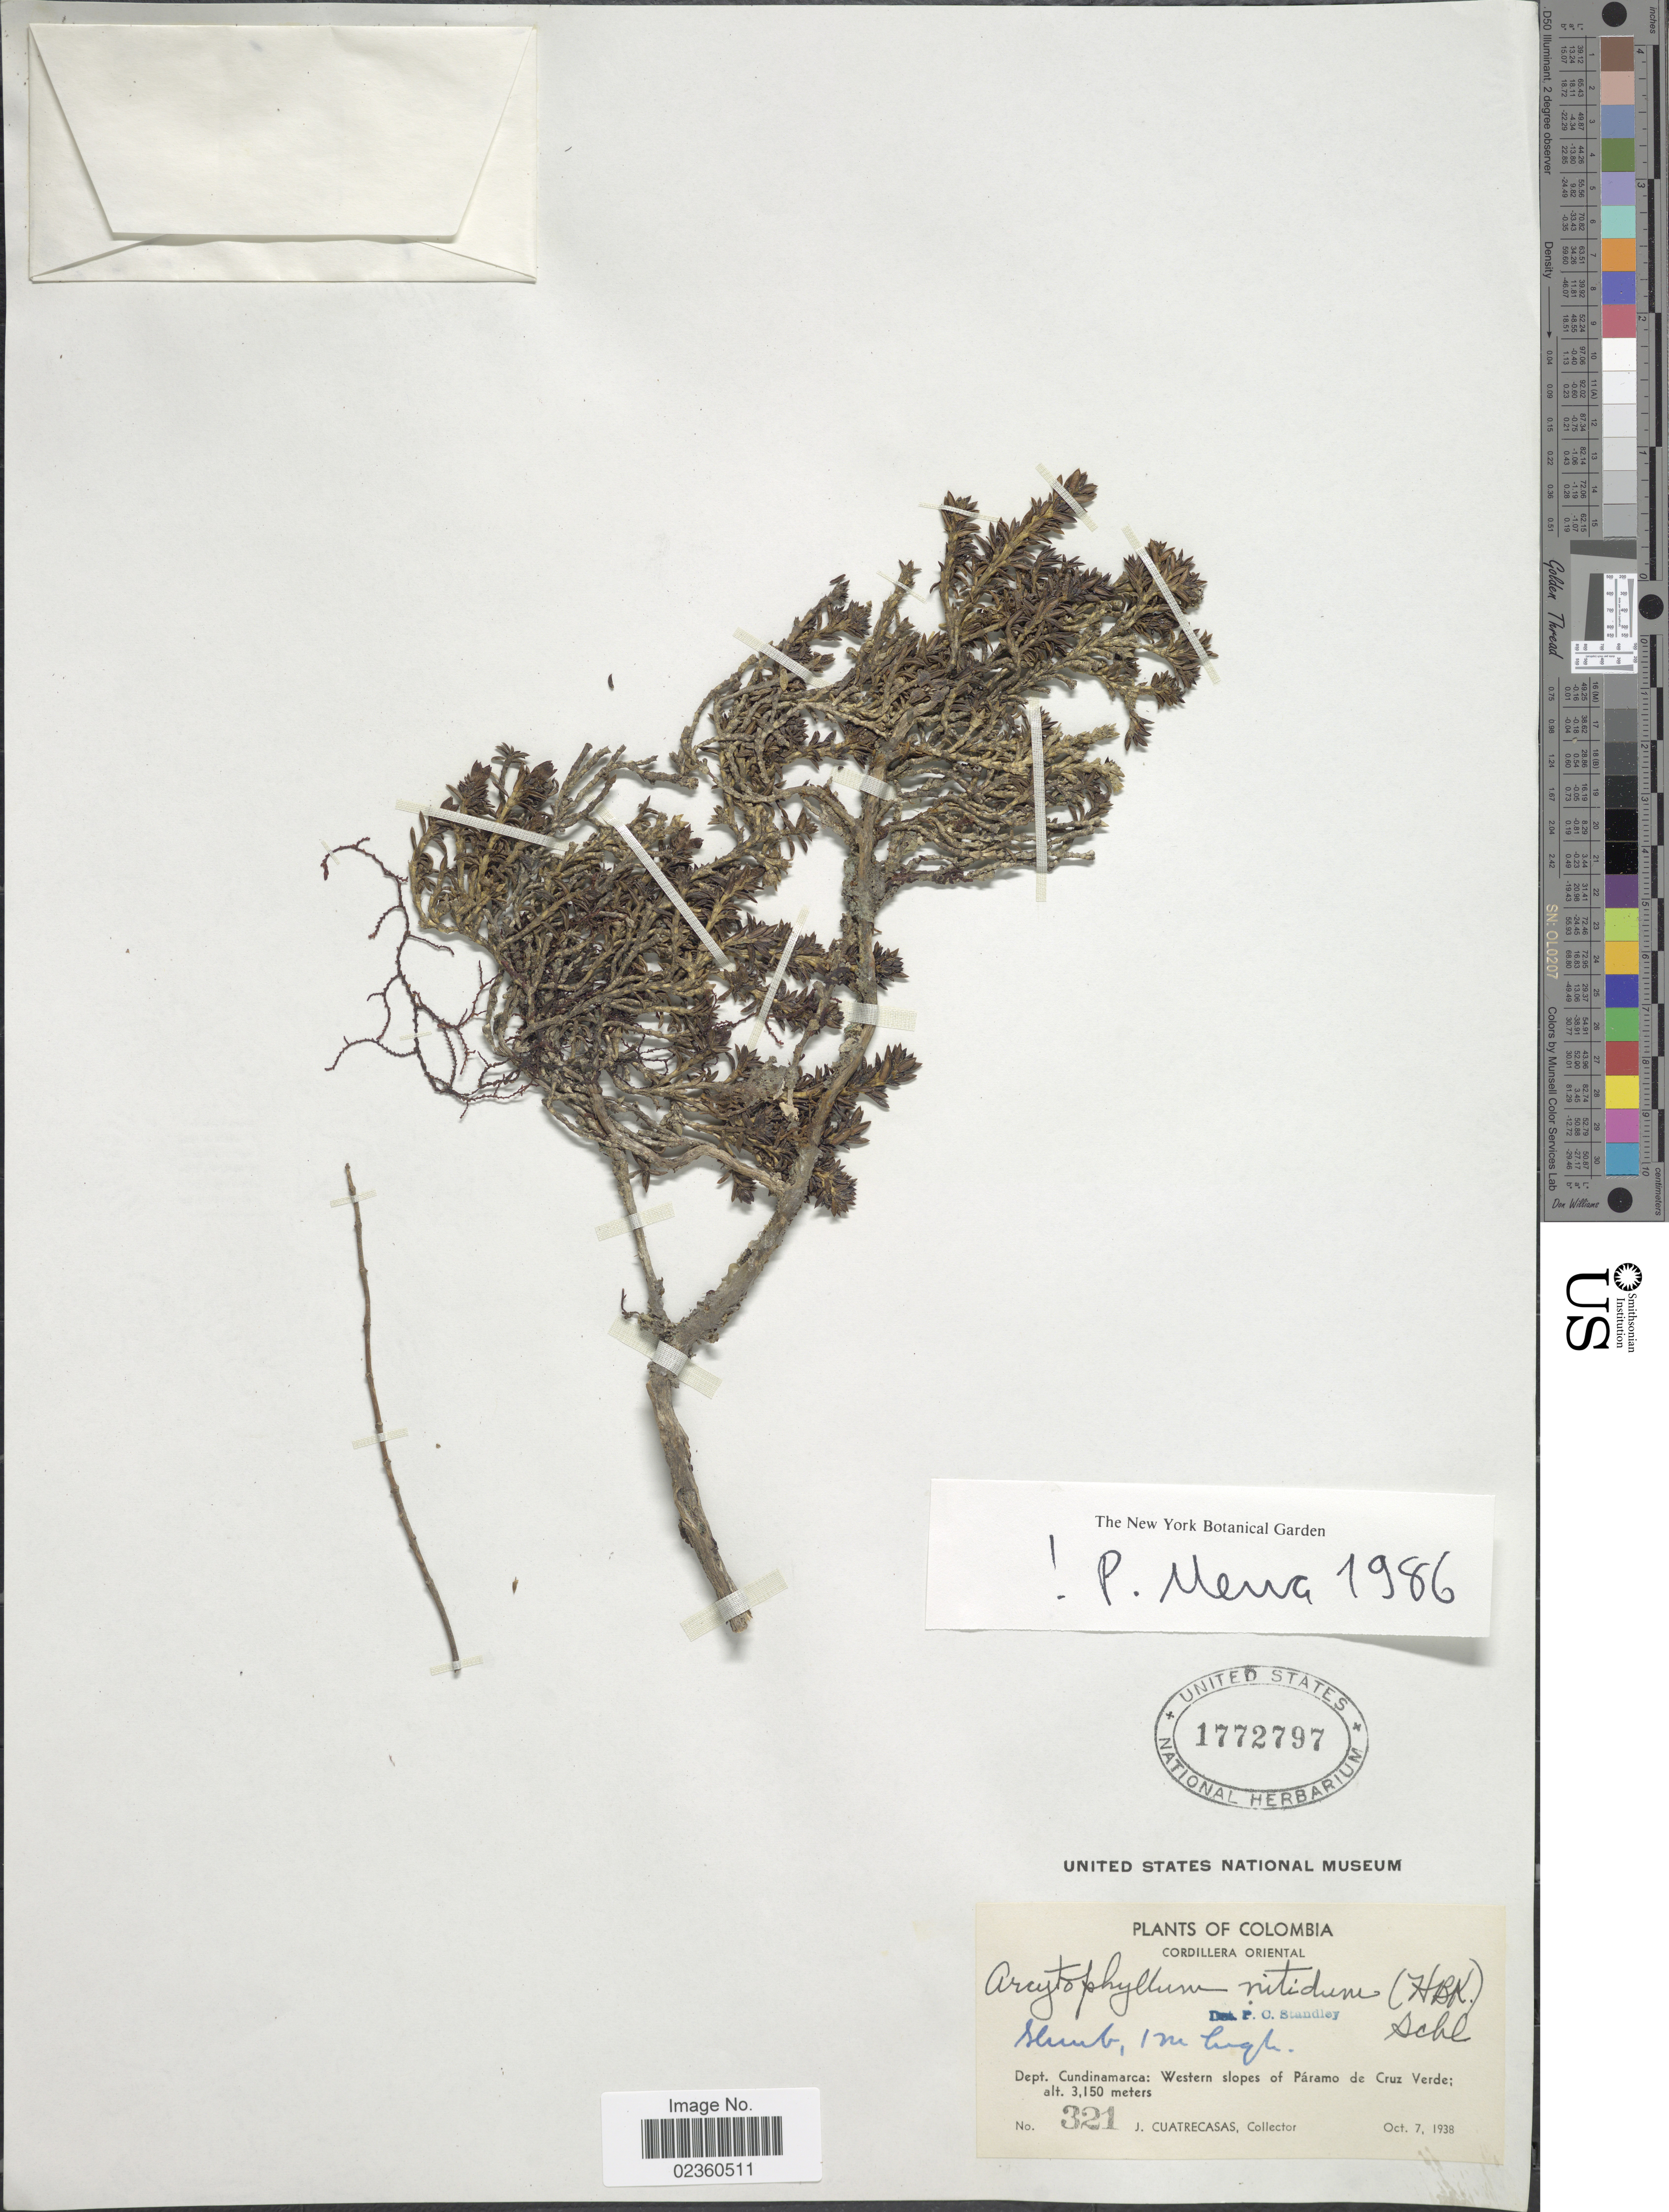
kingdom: Plantae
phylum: Tracheophyta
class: Magnoliopsida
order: Gentianales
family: Rubiaceae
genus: Arcytophyllum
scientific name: Arcytophyllum nitidum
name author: (Kunth) Schltdl.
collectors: J. Cuatrecasas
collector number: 321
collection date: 1938-10-07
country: Colombia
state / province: Cundinamarca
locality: Dept. Cundinamarca: Western slopes of Páramo de Cruz Verde, Cordillera Oriental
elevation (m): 3150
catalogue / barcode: US 1772797